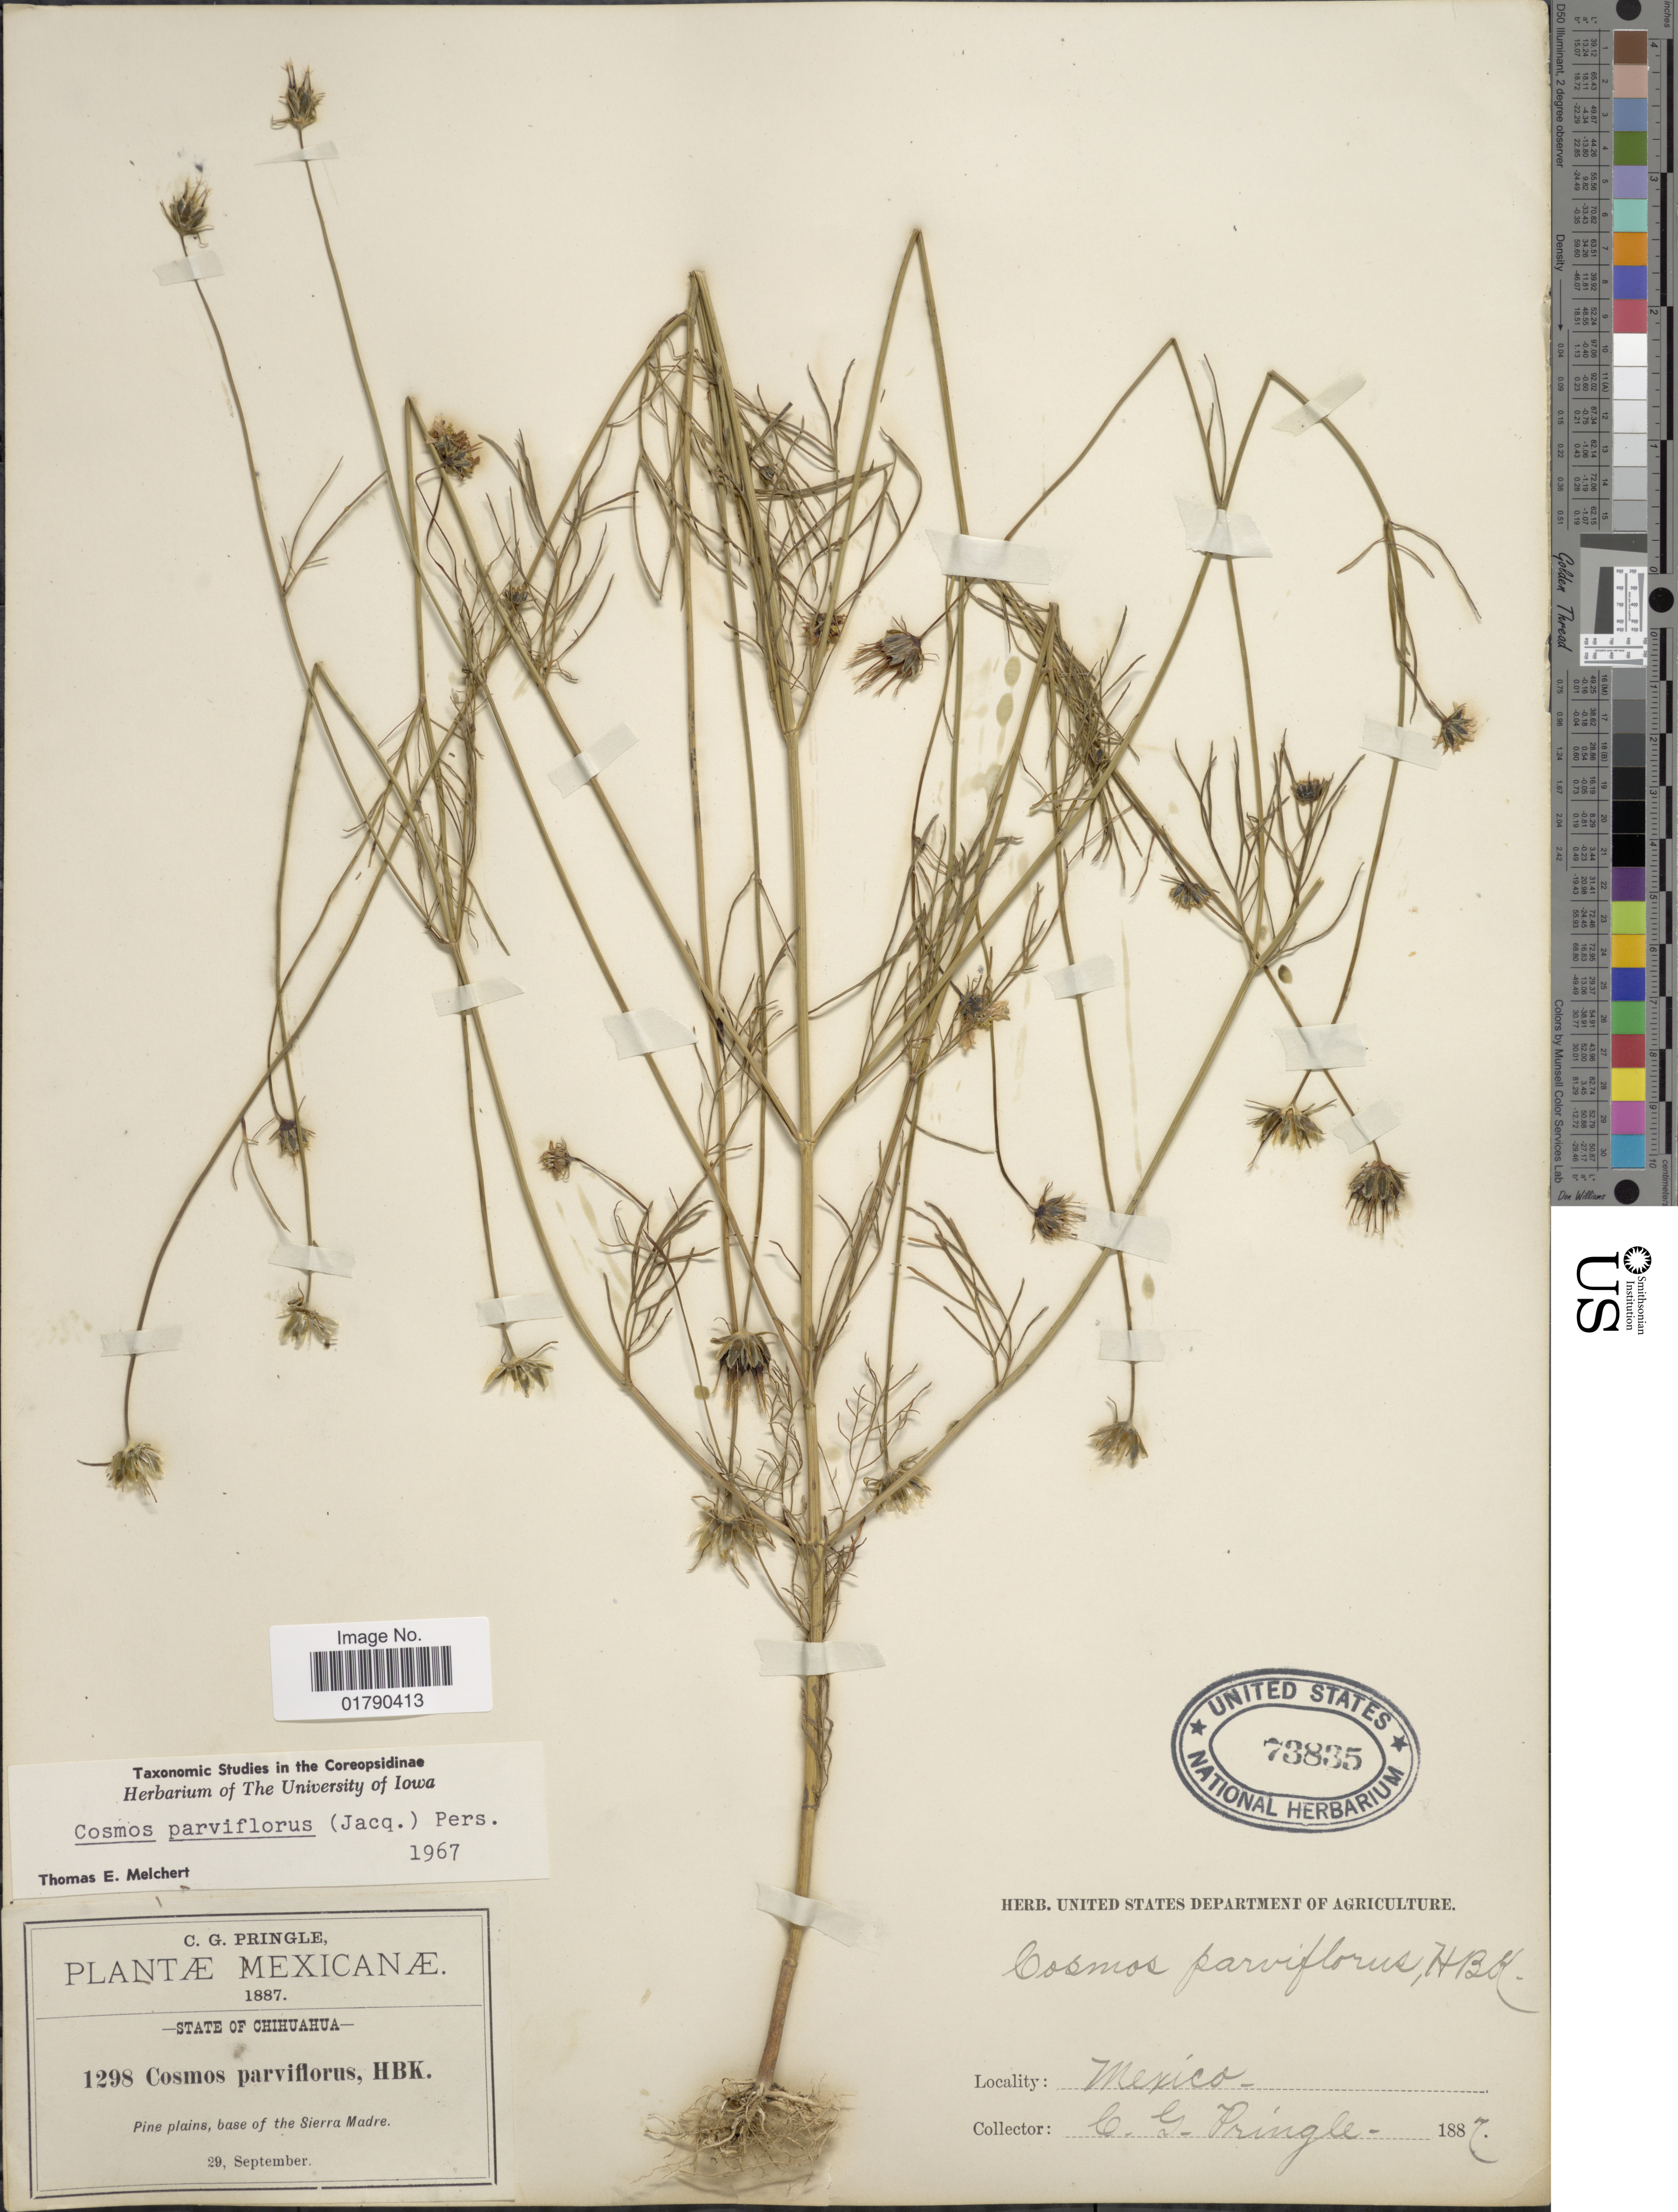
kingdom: Plantae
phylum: Tracheophyta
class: Magnoliopsida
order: Asterales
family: Asteraceae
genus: Cosmos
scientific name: Cosmos parviflorus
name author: (Jacq.) Pers.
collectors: C. G. Pringle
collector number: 1298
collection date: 1887-09-29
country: Mexico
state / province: Chihuahua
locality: Pine plains, base of the Sierra Madre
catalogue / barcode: US 73835